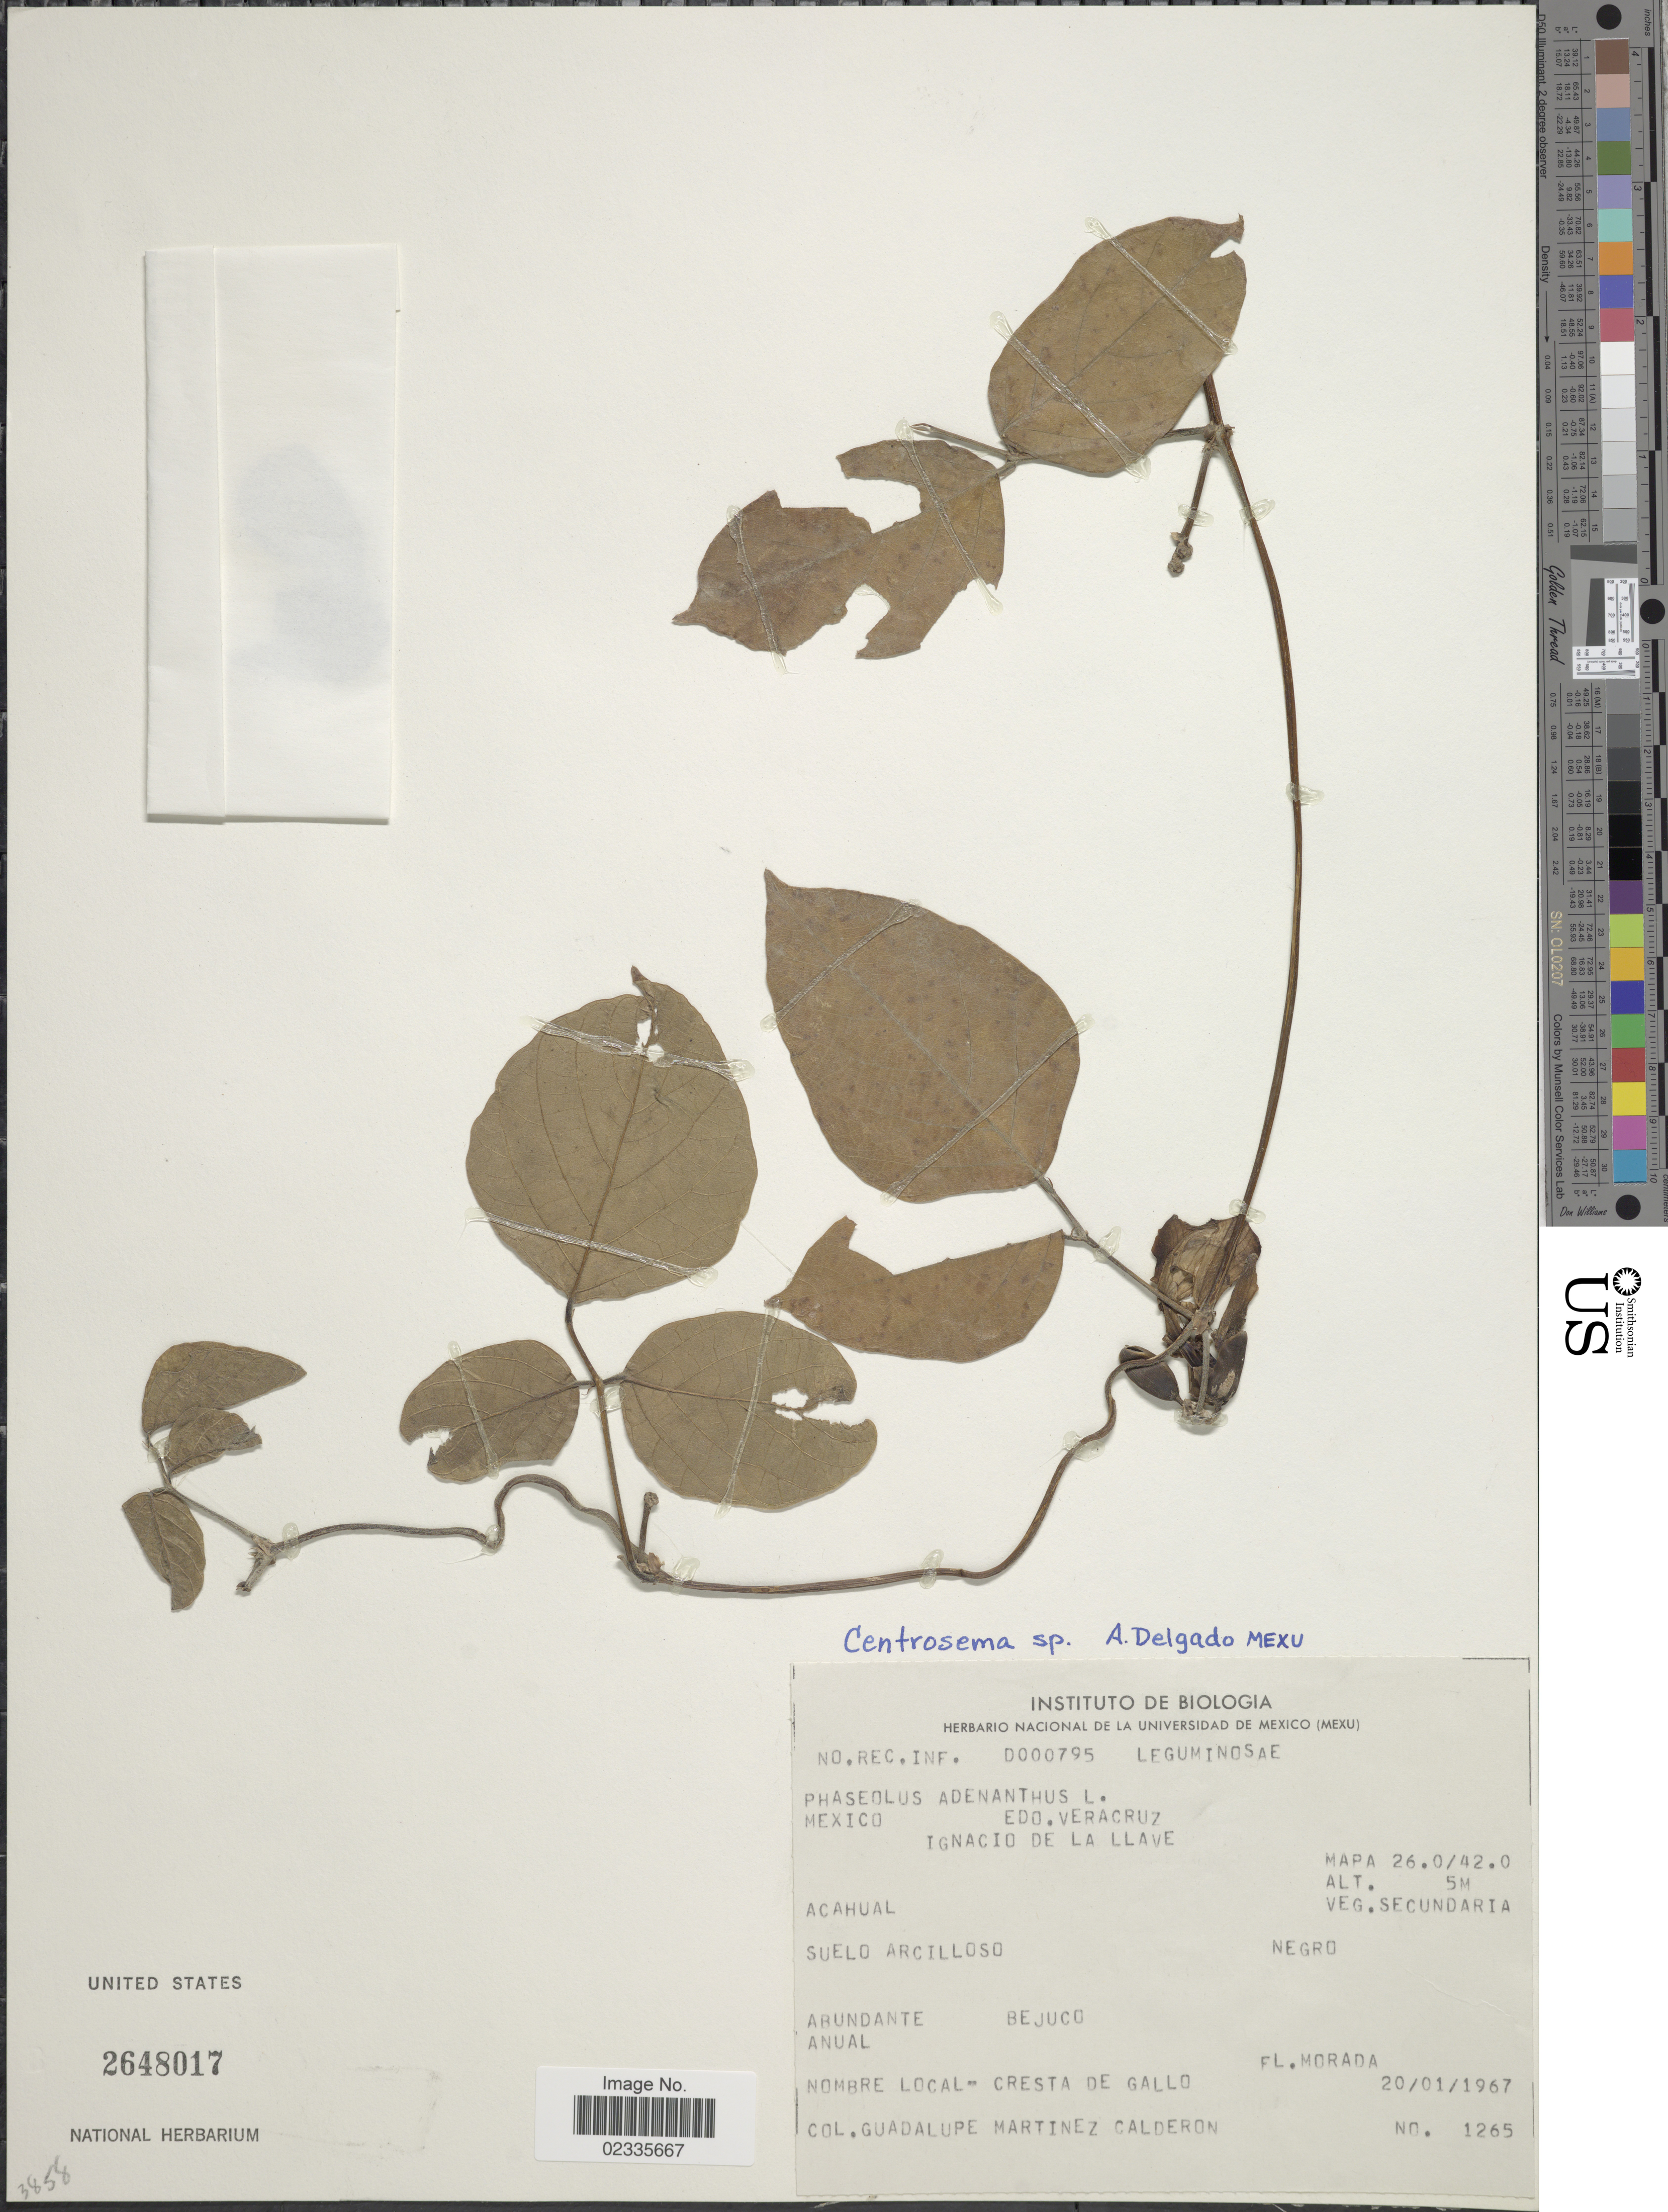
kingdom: Plantae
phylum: Tracheophyta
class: Magnoliopsida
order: Fabales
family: Fabaceae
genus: Centrosema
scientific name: Centrosema sp.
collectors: G. Martinez-C.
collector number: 1265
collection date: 1967-01-20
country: Mexico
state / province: Veracruz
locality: Mexico. Edo. Veracruz. Ignacio de la Llave. Acahual. Suelo arcilloso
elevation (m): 5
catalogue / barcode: US 2648017